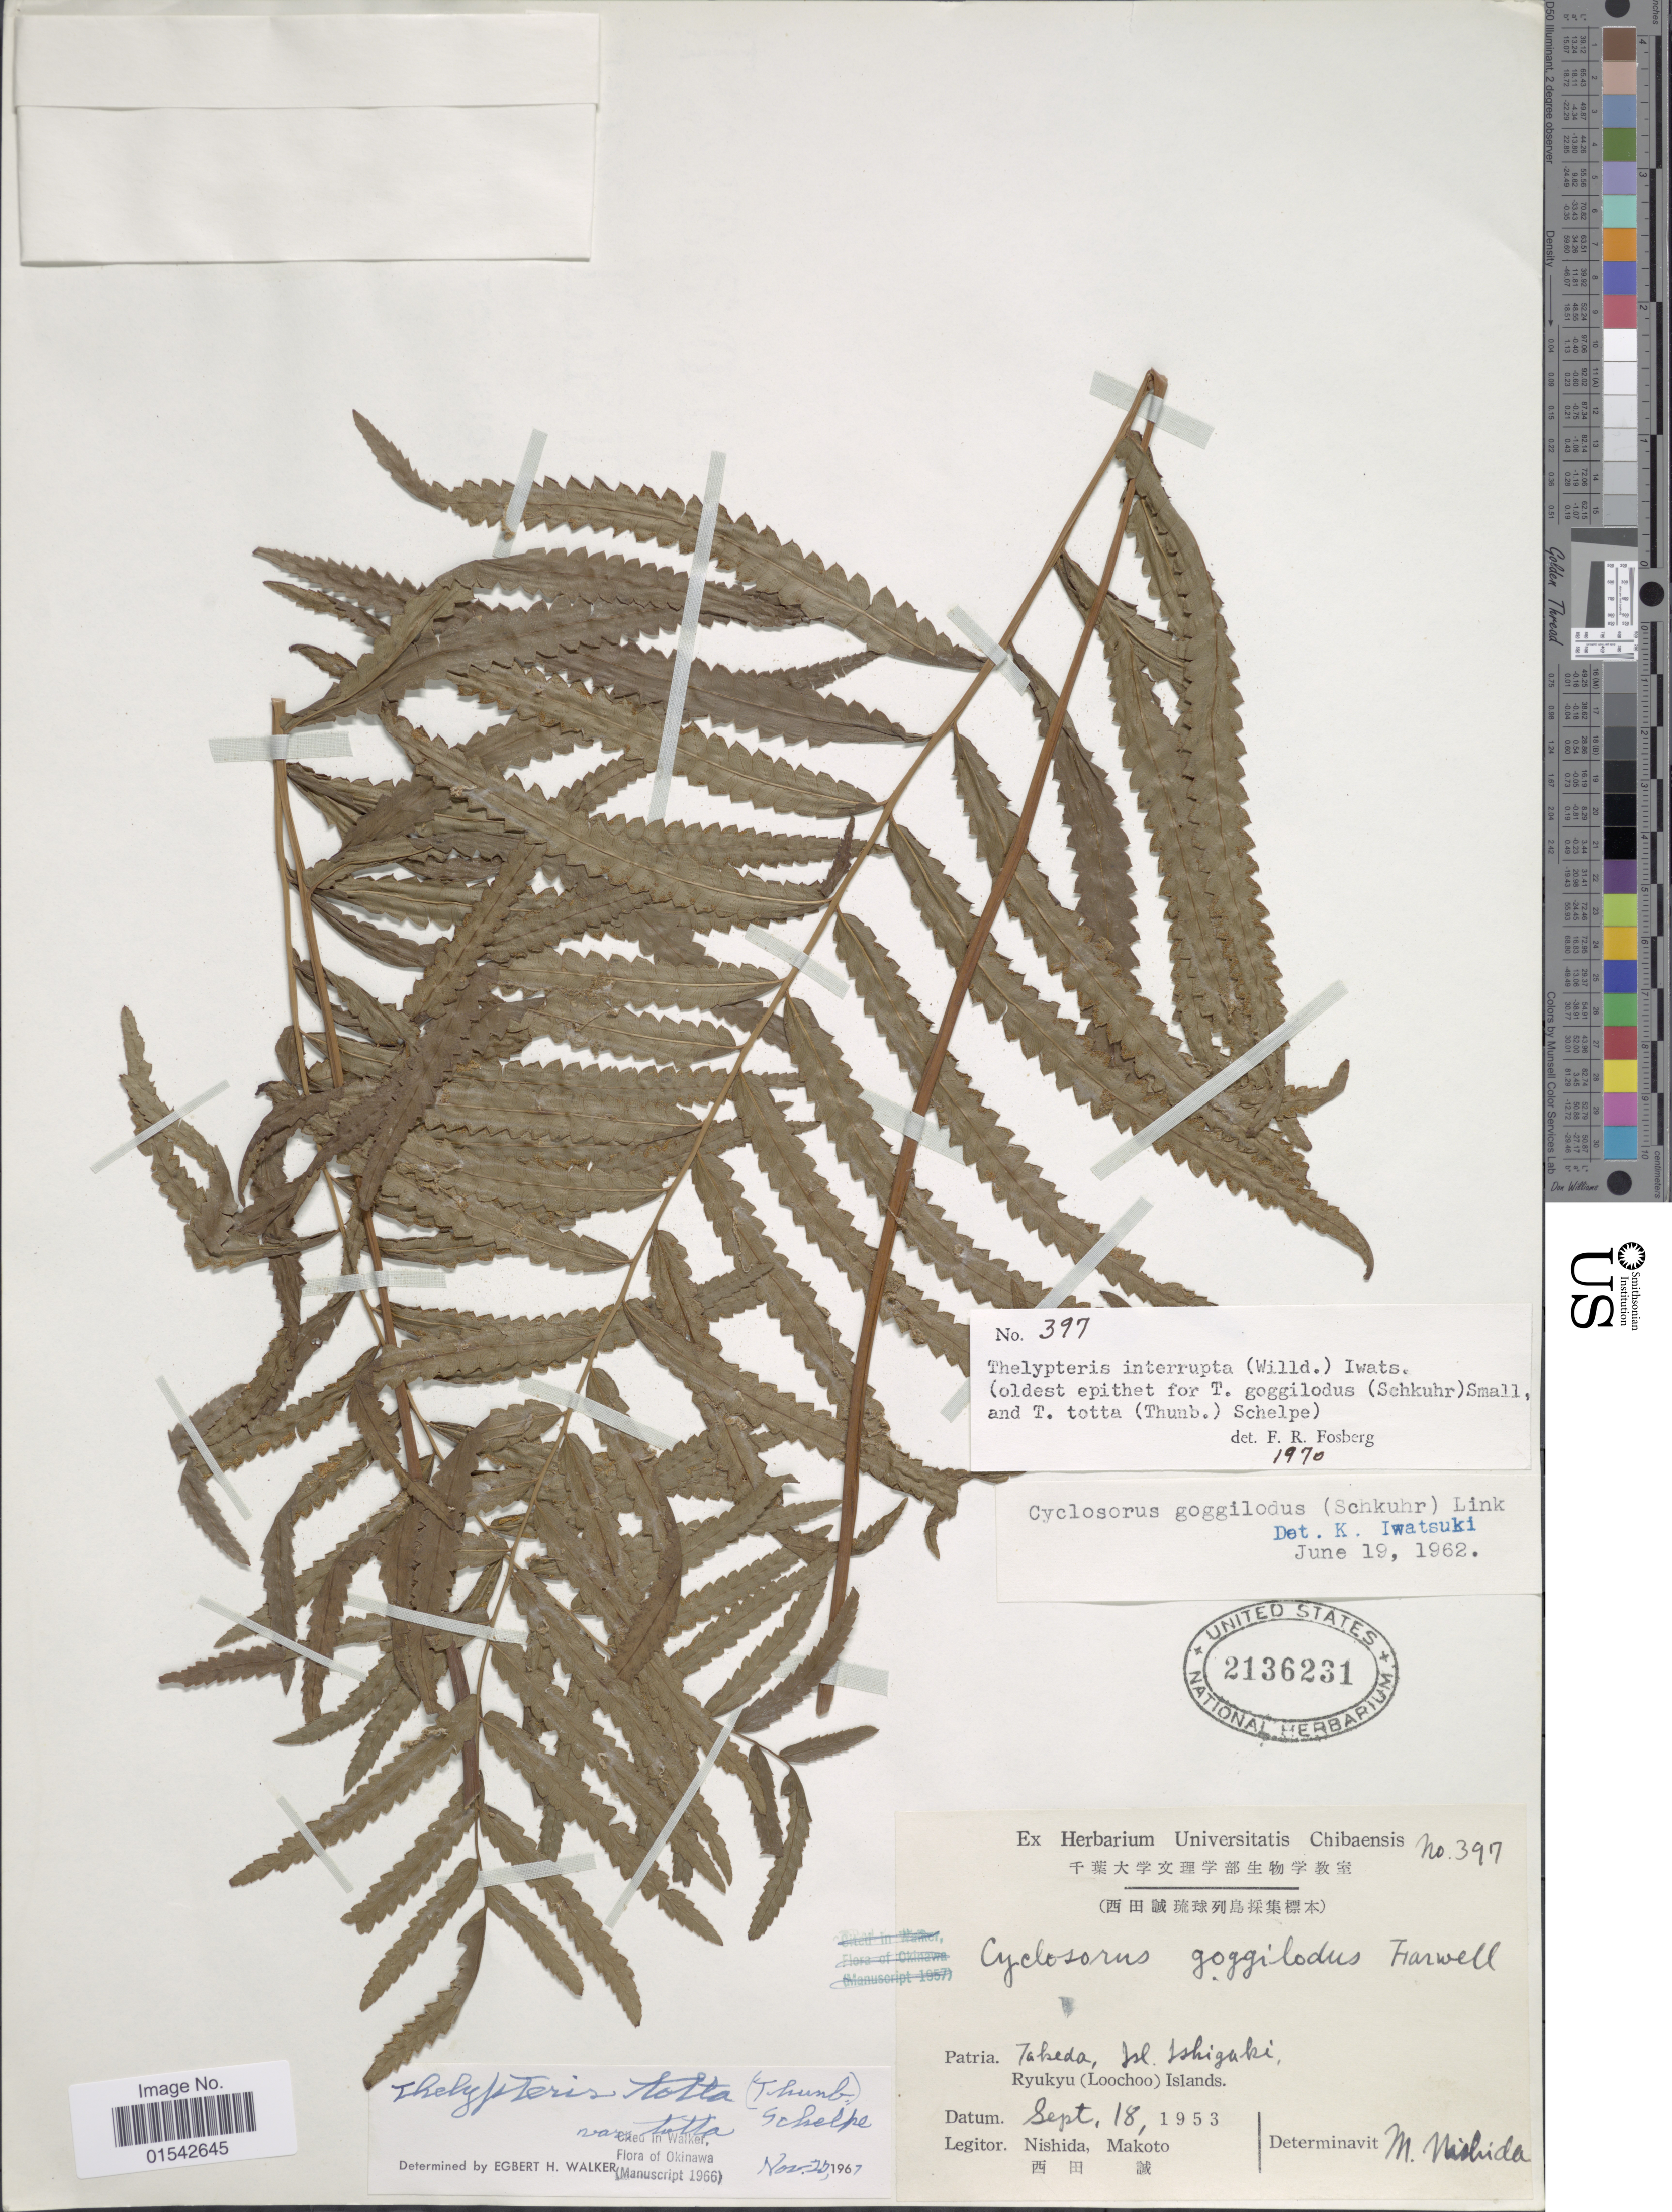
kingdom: Plantae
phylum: Tracheophyta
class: Polypodiopsida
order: Polypodiales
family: Thelypteridaceae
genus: Cyclosorus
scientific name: Cyclosorus interruptus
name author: (Willd.) H. Itô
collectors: M. Nishida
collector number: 397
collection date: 1953-09-18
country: Japan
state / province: Okinawa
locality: Taheda, Isl. Ishigaki, Ryukyu (Loochoo) Islands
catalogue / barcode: US 2136231